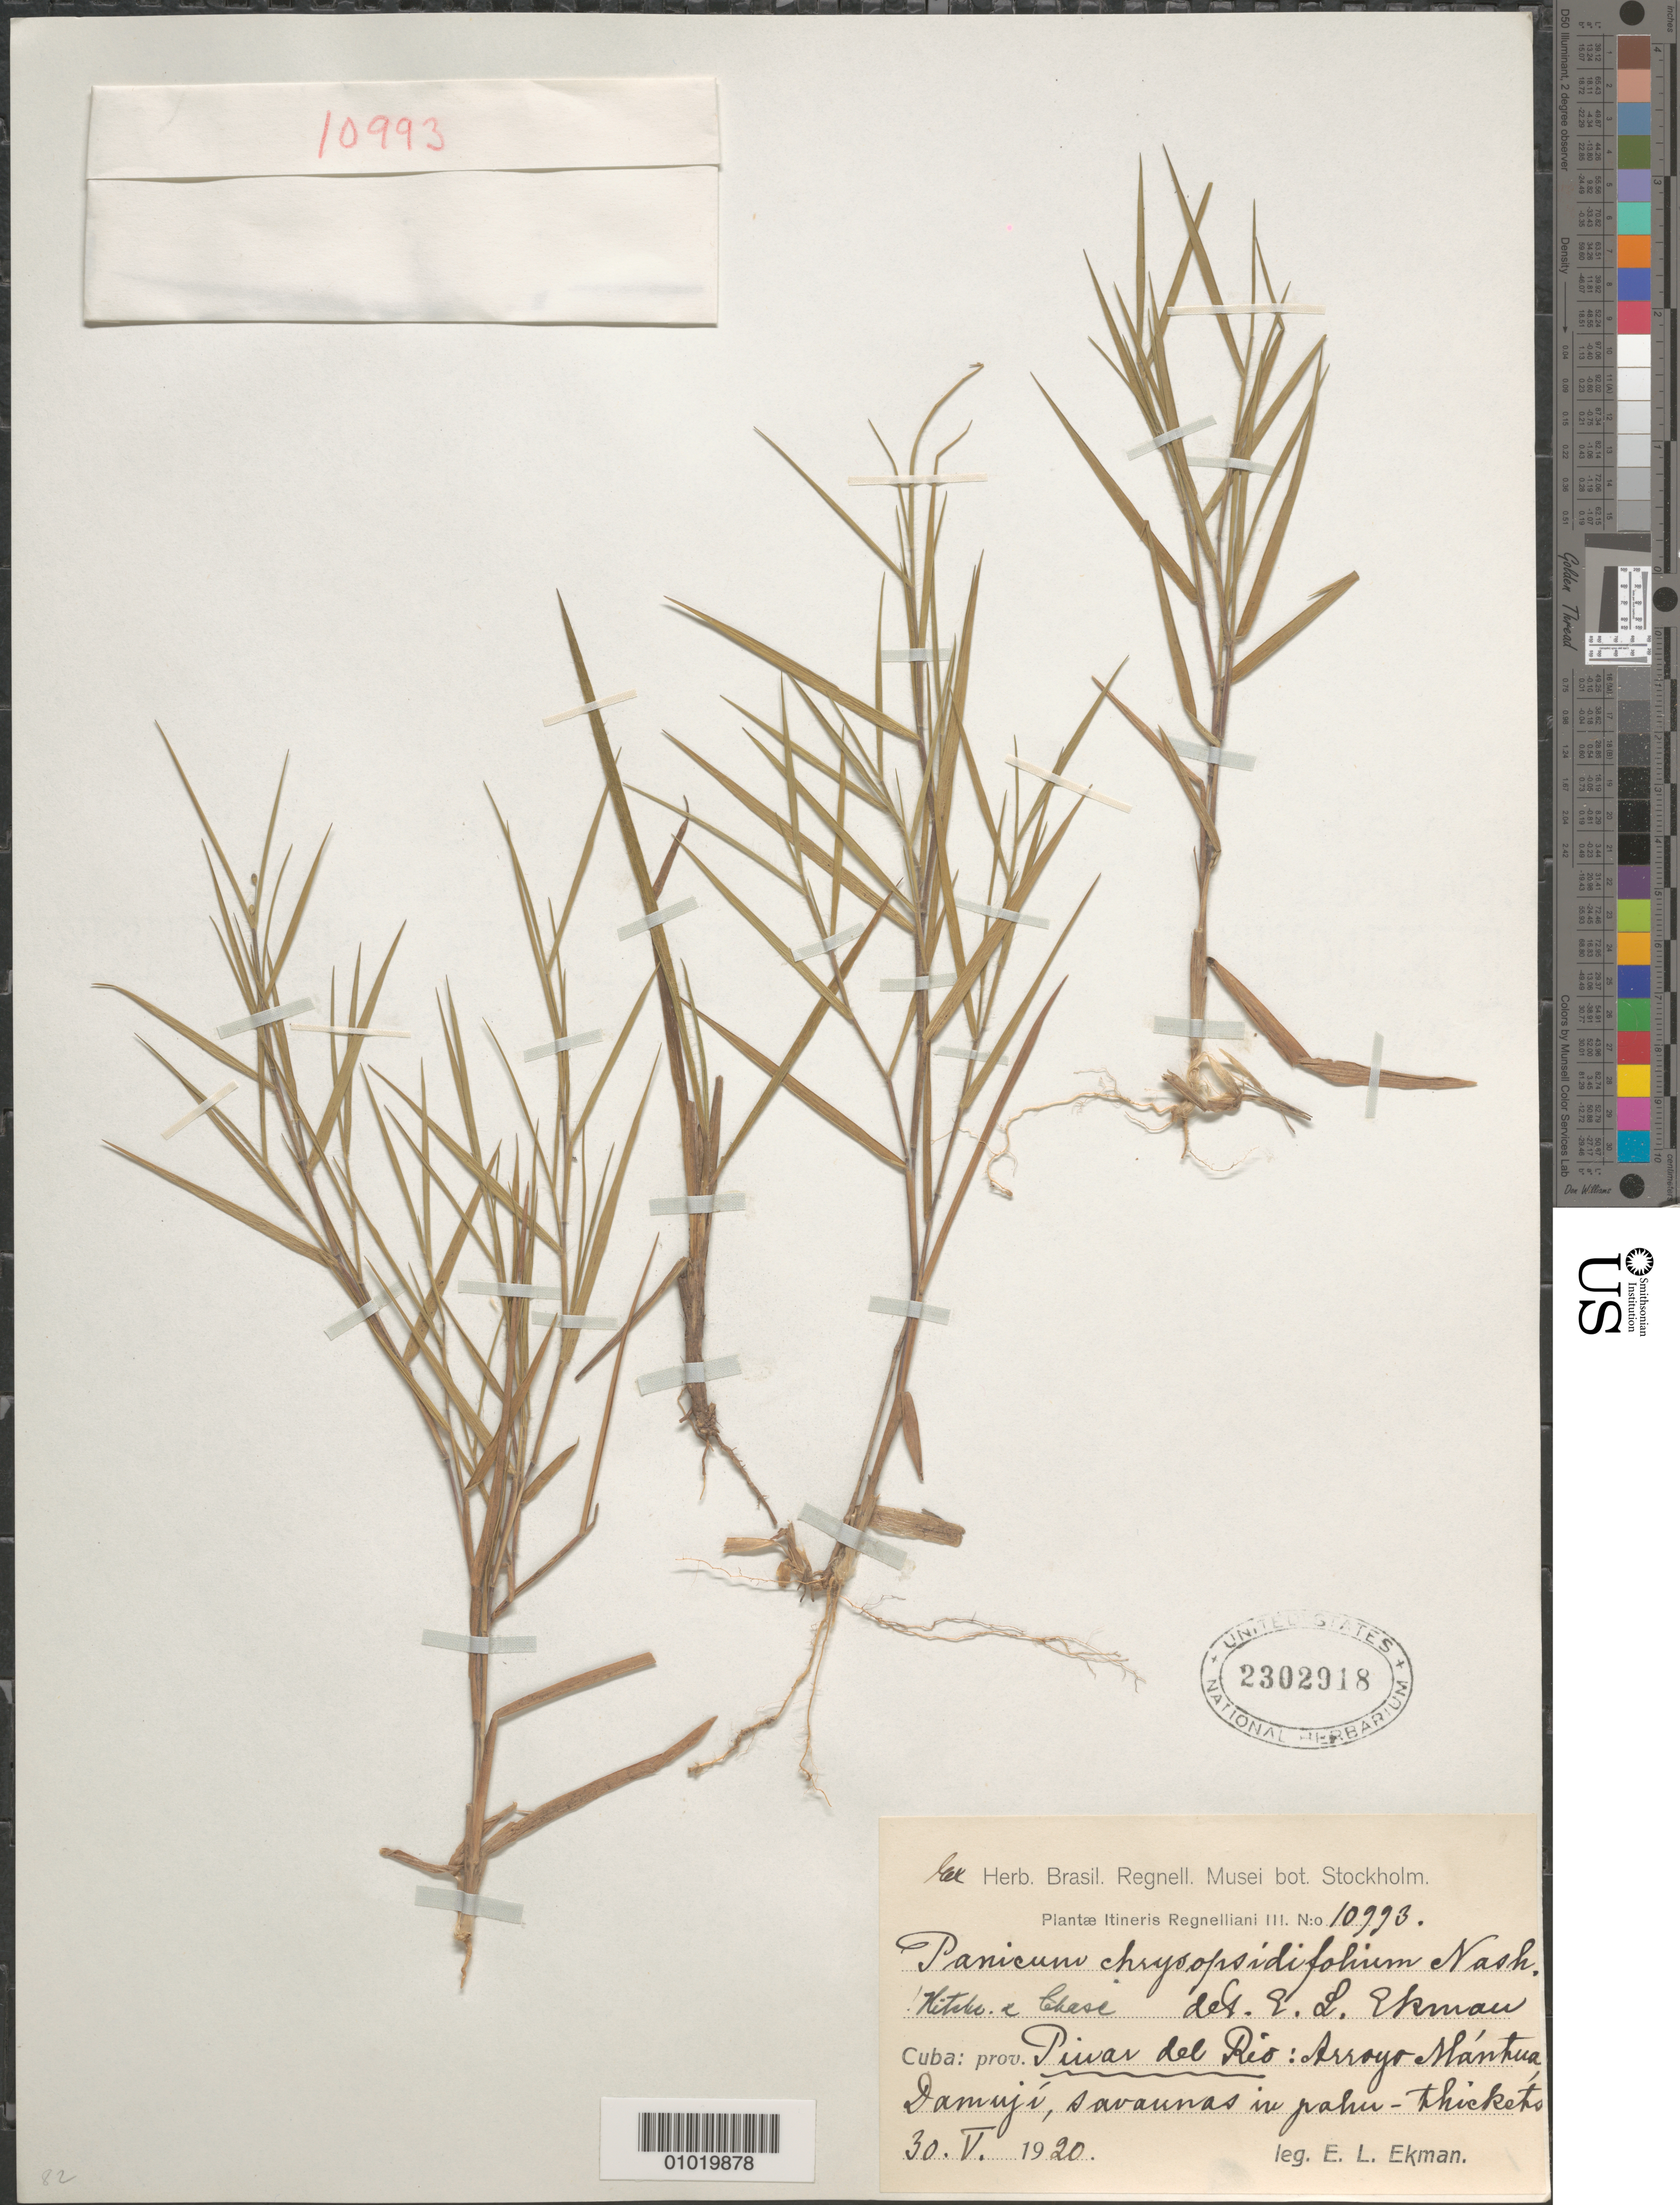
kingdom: Plantae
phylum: Tracheophyta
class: Liliopsida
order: Poales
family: Poaceae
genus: Panicum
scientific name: Panicum chrysopsidifolium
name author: Nash ex Small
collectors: E. L. Ekman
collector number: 10993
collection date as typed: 30 May 1920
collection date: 1920-05-30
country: Cuba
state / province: Pinar del Rio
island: Cuba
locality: Arroyo Mantua, Damuji, savannas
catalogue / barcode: US 2302918